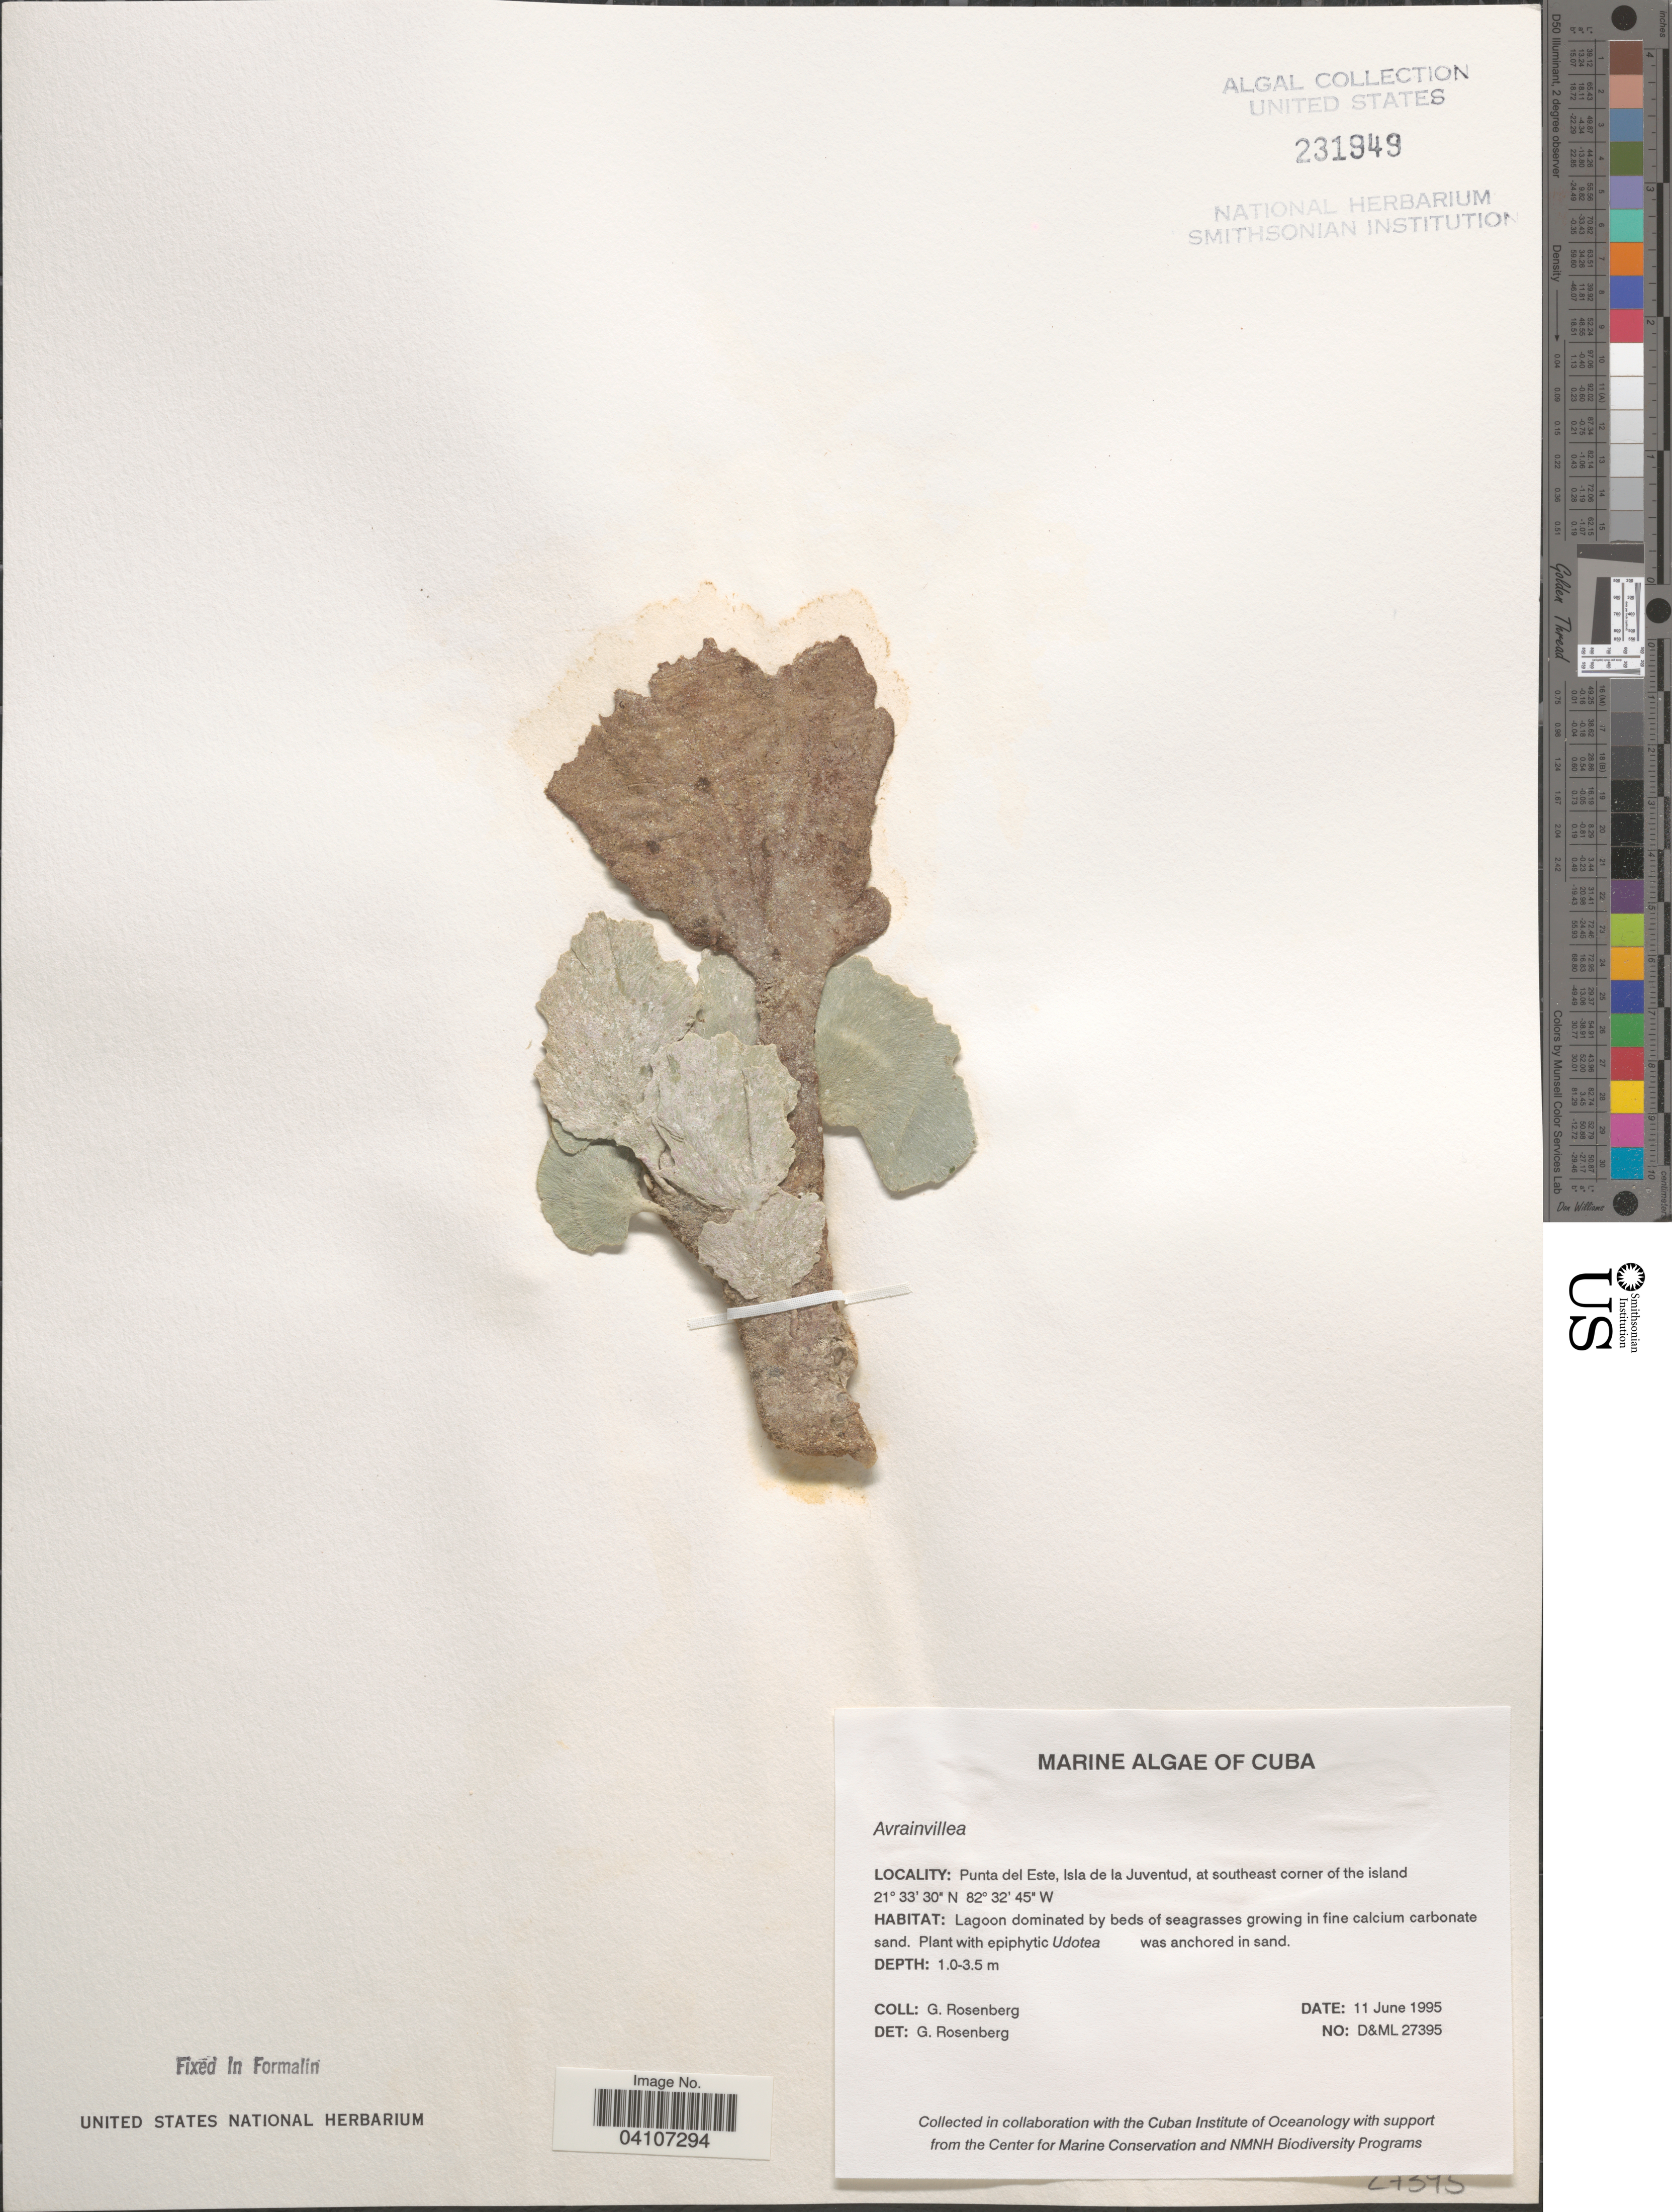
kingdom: Plantae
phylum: Chlorophyta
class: Ulvophyceae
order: Bryopsidales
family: Dichotomosiphonaceae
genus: Avrainvillea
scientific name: Avrainvillea sp.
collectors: G. Rosenberg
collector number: D&ML27395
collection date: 1995-06-11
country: Cuba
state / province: Isla de la Juventud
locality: Punta del Este, at southeast corner of the island.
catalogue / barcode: US 231949